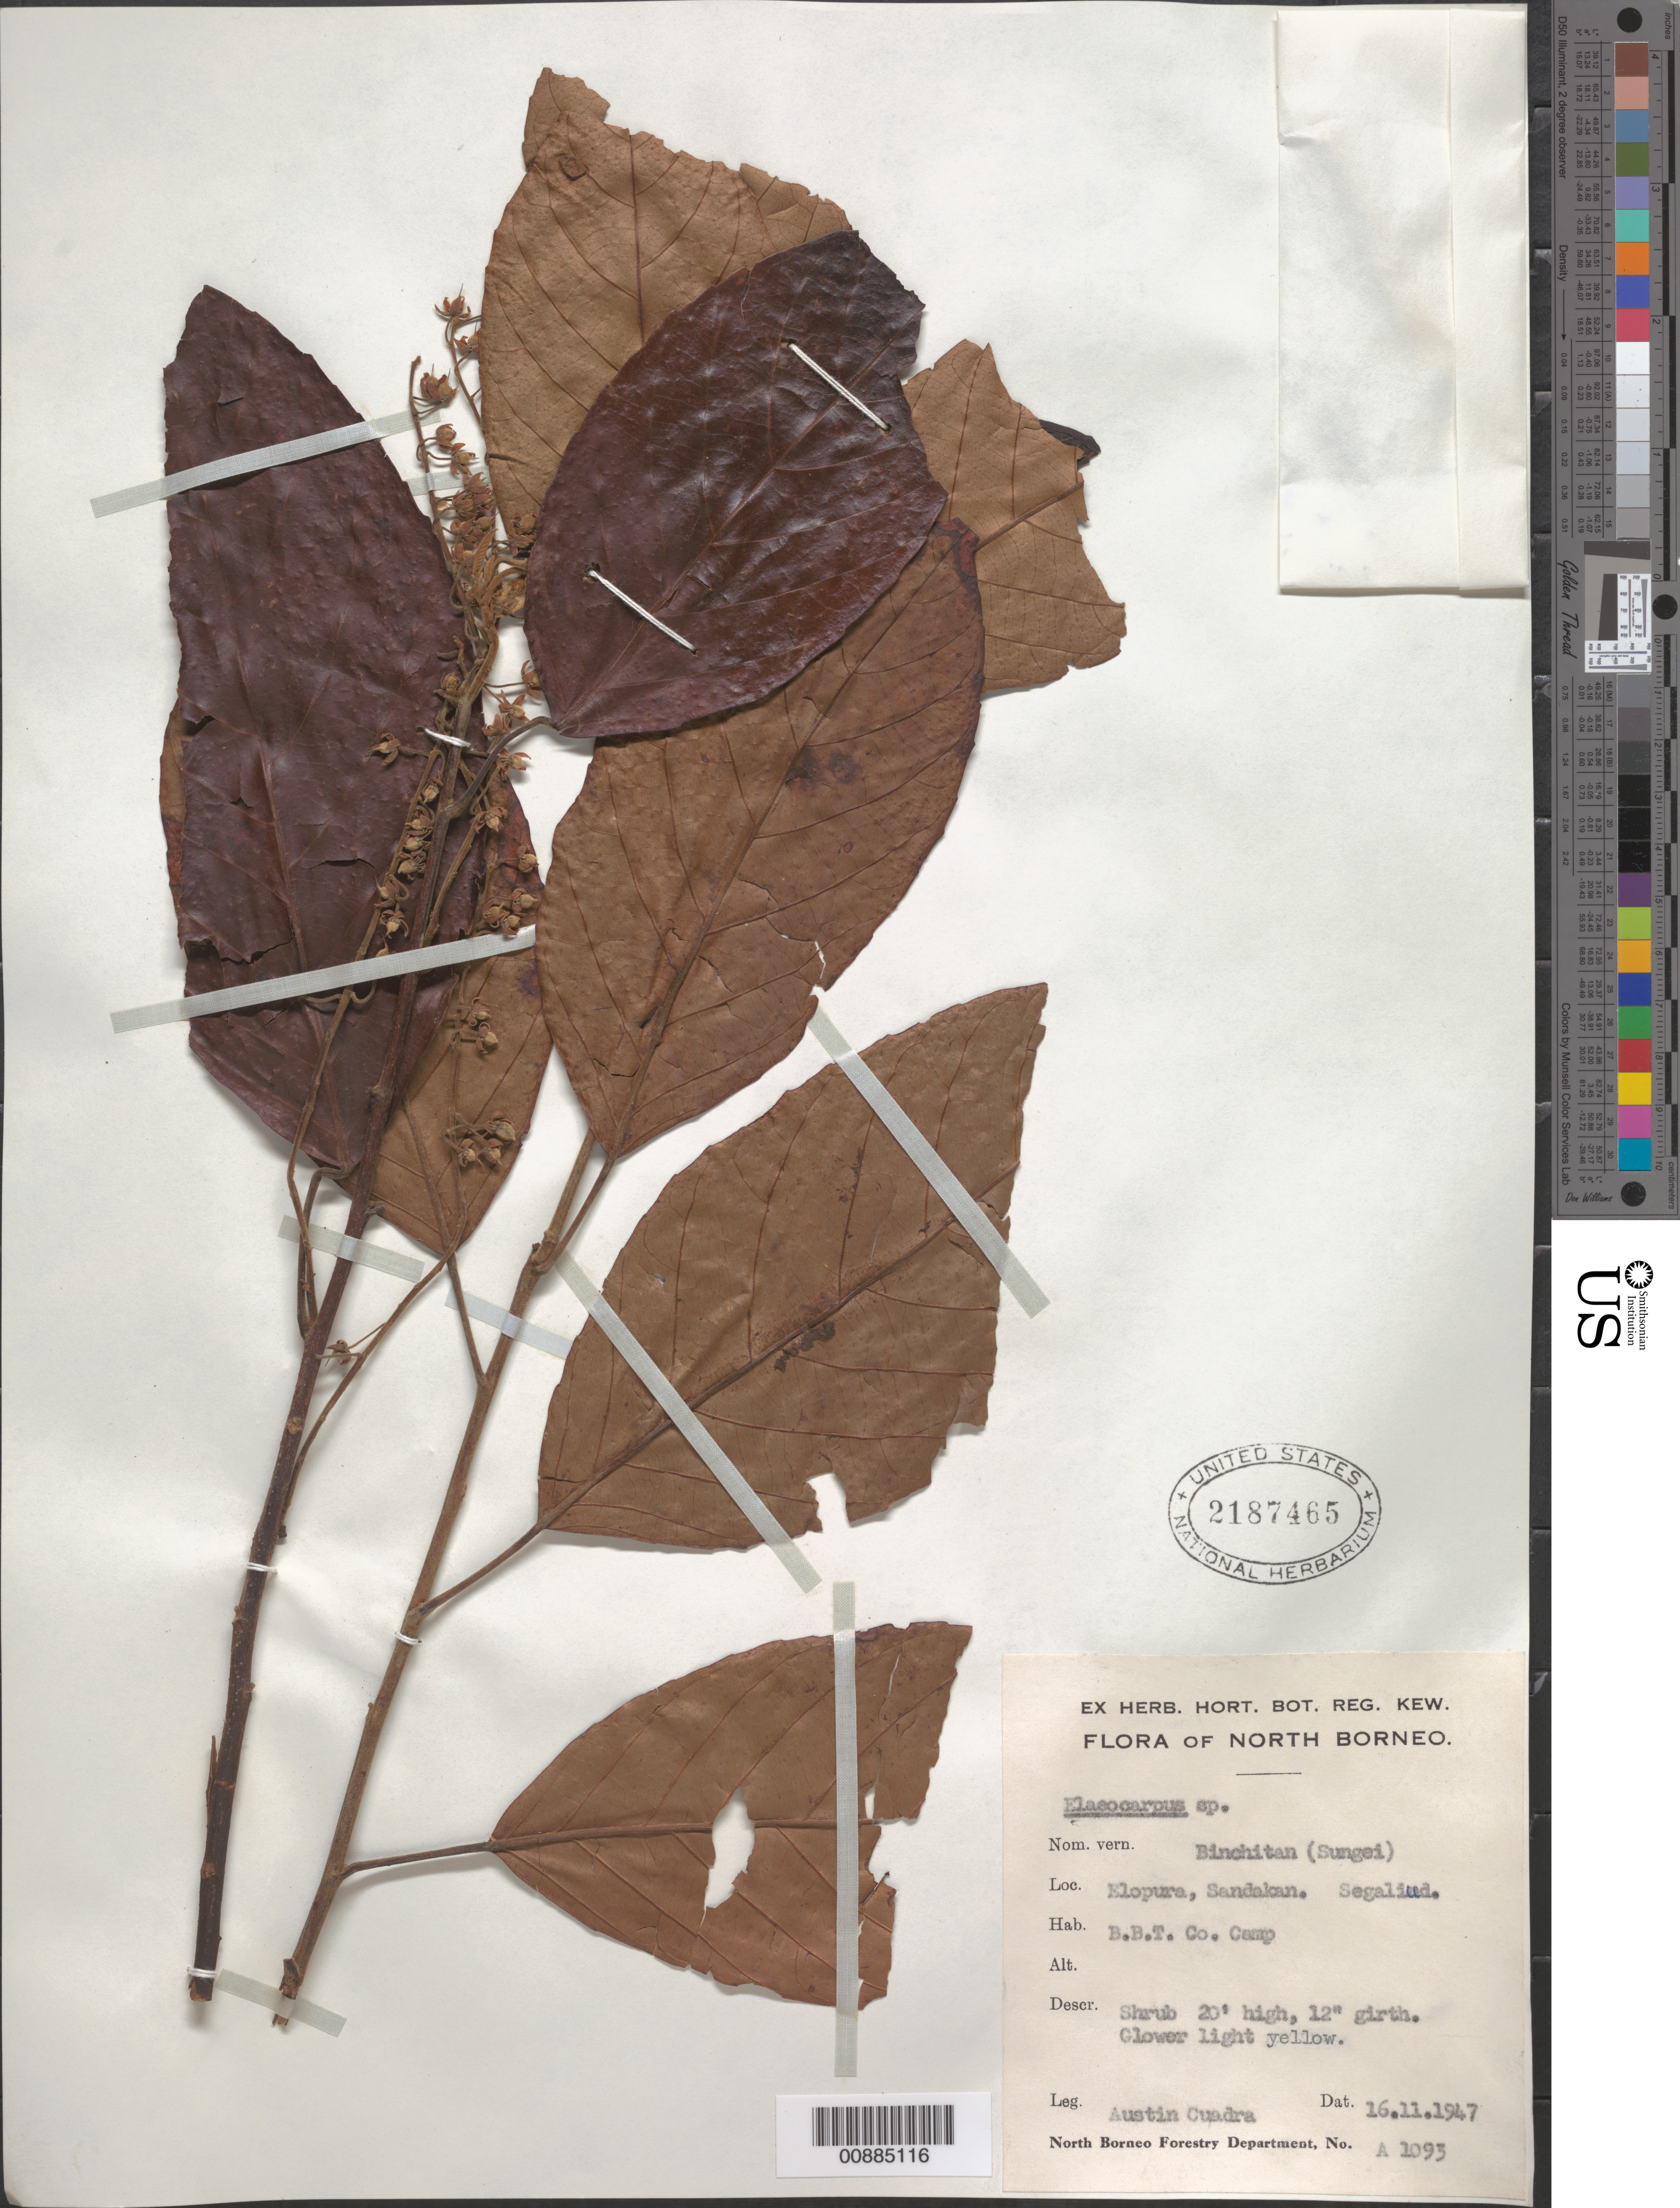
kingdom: Plantae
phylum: Tracheophyta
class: Magnoliopsida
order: Oxalidales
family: Elaeocarpaceae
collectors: A. Cuadra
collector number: A 1093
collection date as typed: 16 Nov 1947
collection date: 1947-11-16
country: Malaysia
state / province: Sabah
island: Borneo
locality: Elopura, Sandakan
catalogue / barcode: US 2187465